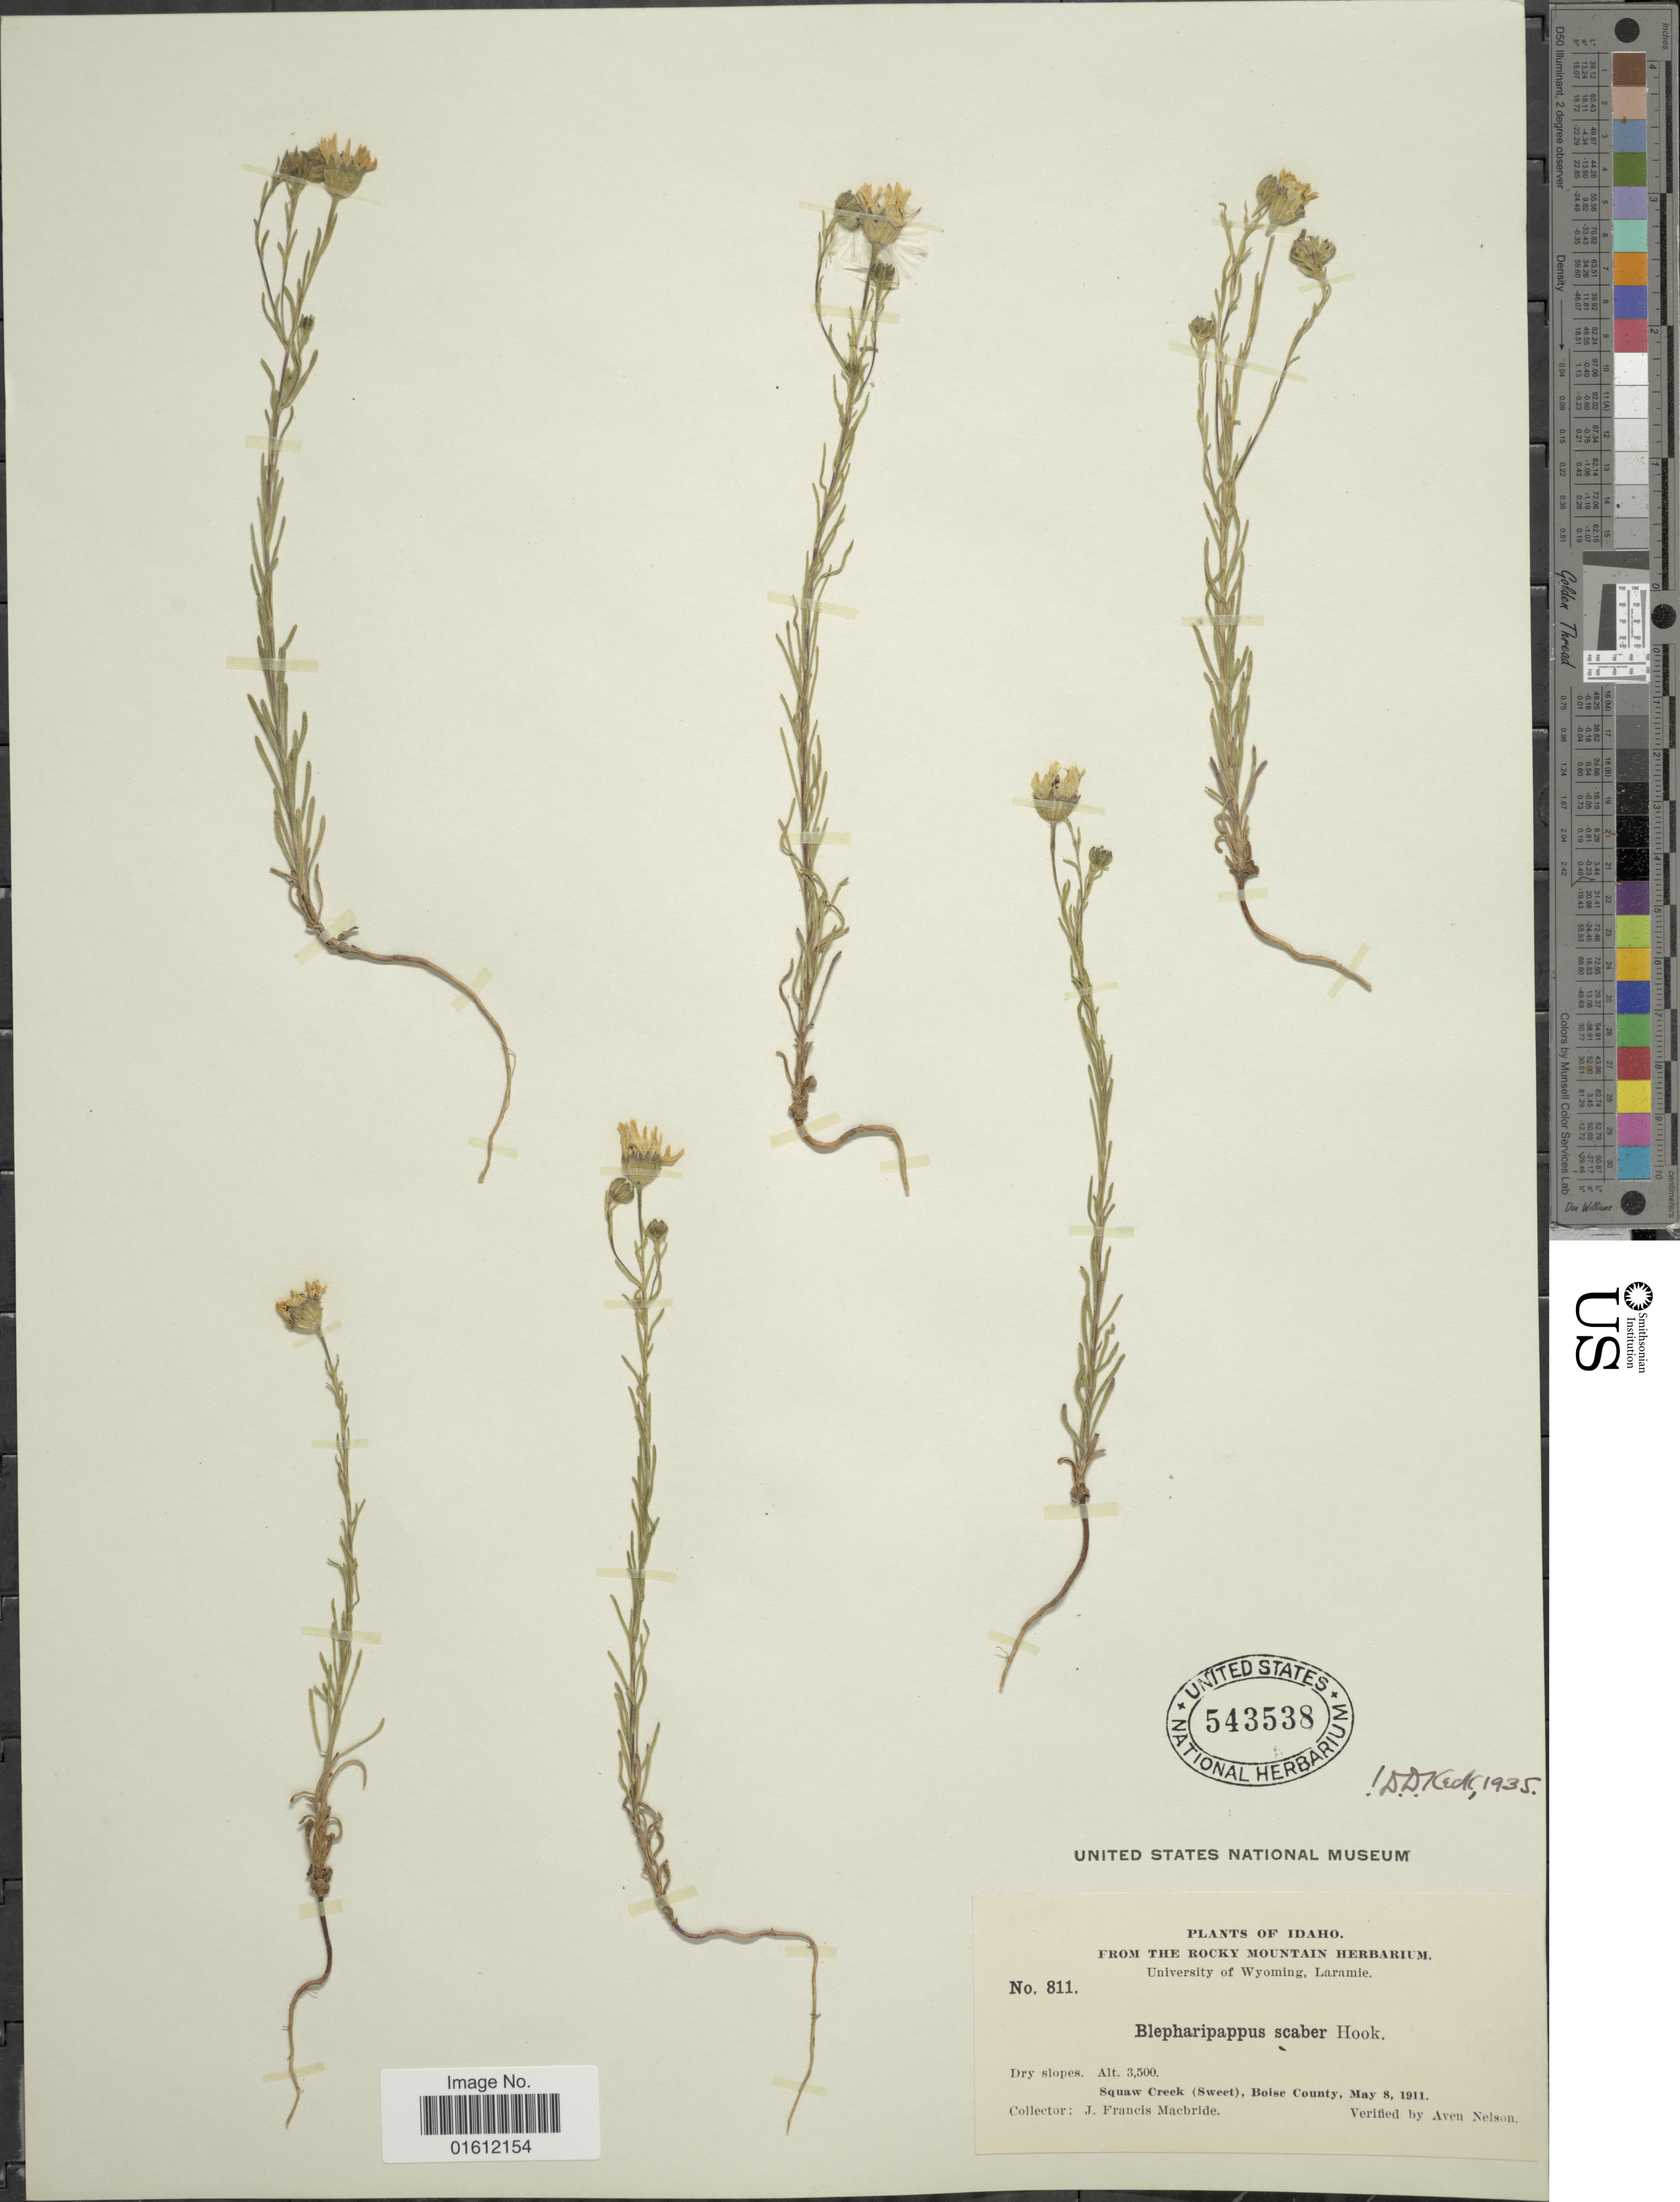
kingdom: Plantae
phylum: Tracheophyta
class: Magnoliopsida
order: Asterales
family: Asteraceae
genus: Blepharipappus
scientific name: Blepharipappus scaber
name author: Hook.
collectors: J. F. Macbride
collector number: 811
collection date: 1911-05-08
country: United States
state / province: Idaho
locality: Squaw Creek (Sweet), Boise County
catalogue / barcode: US 543538